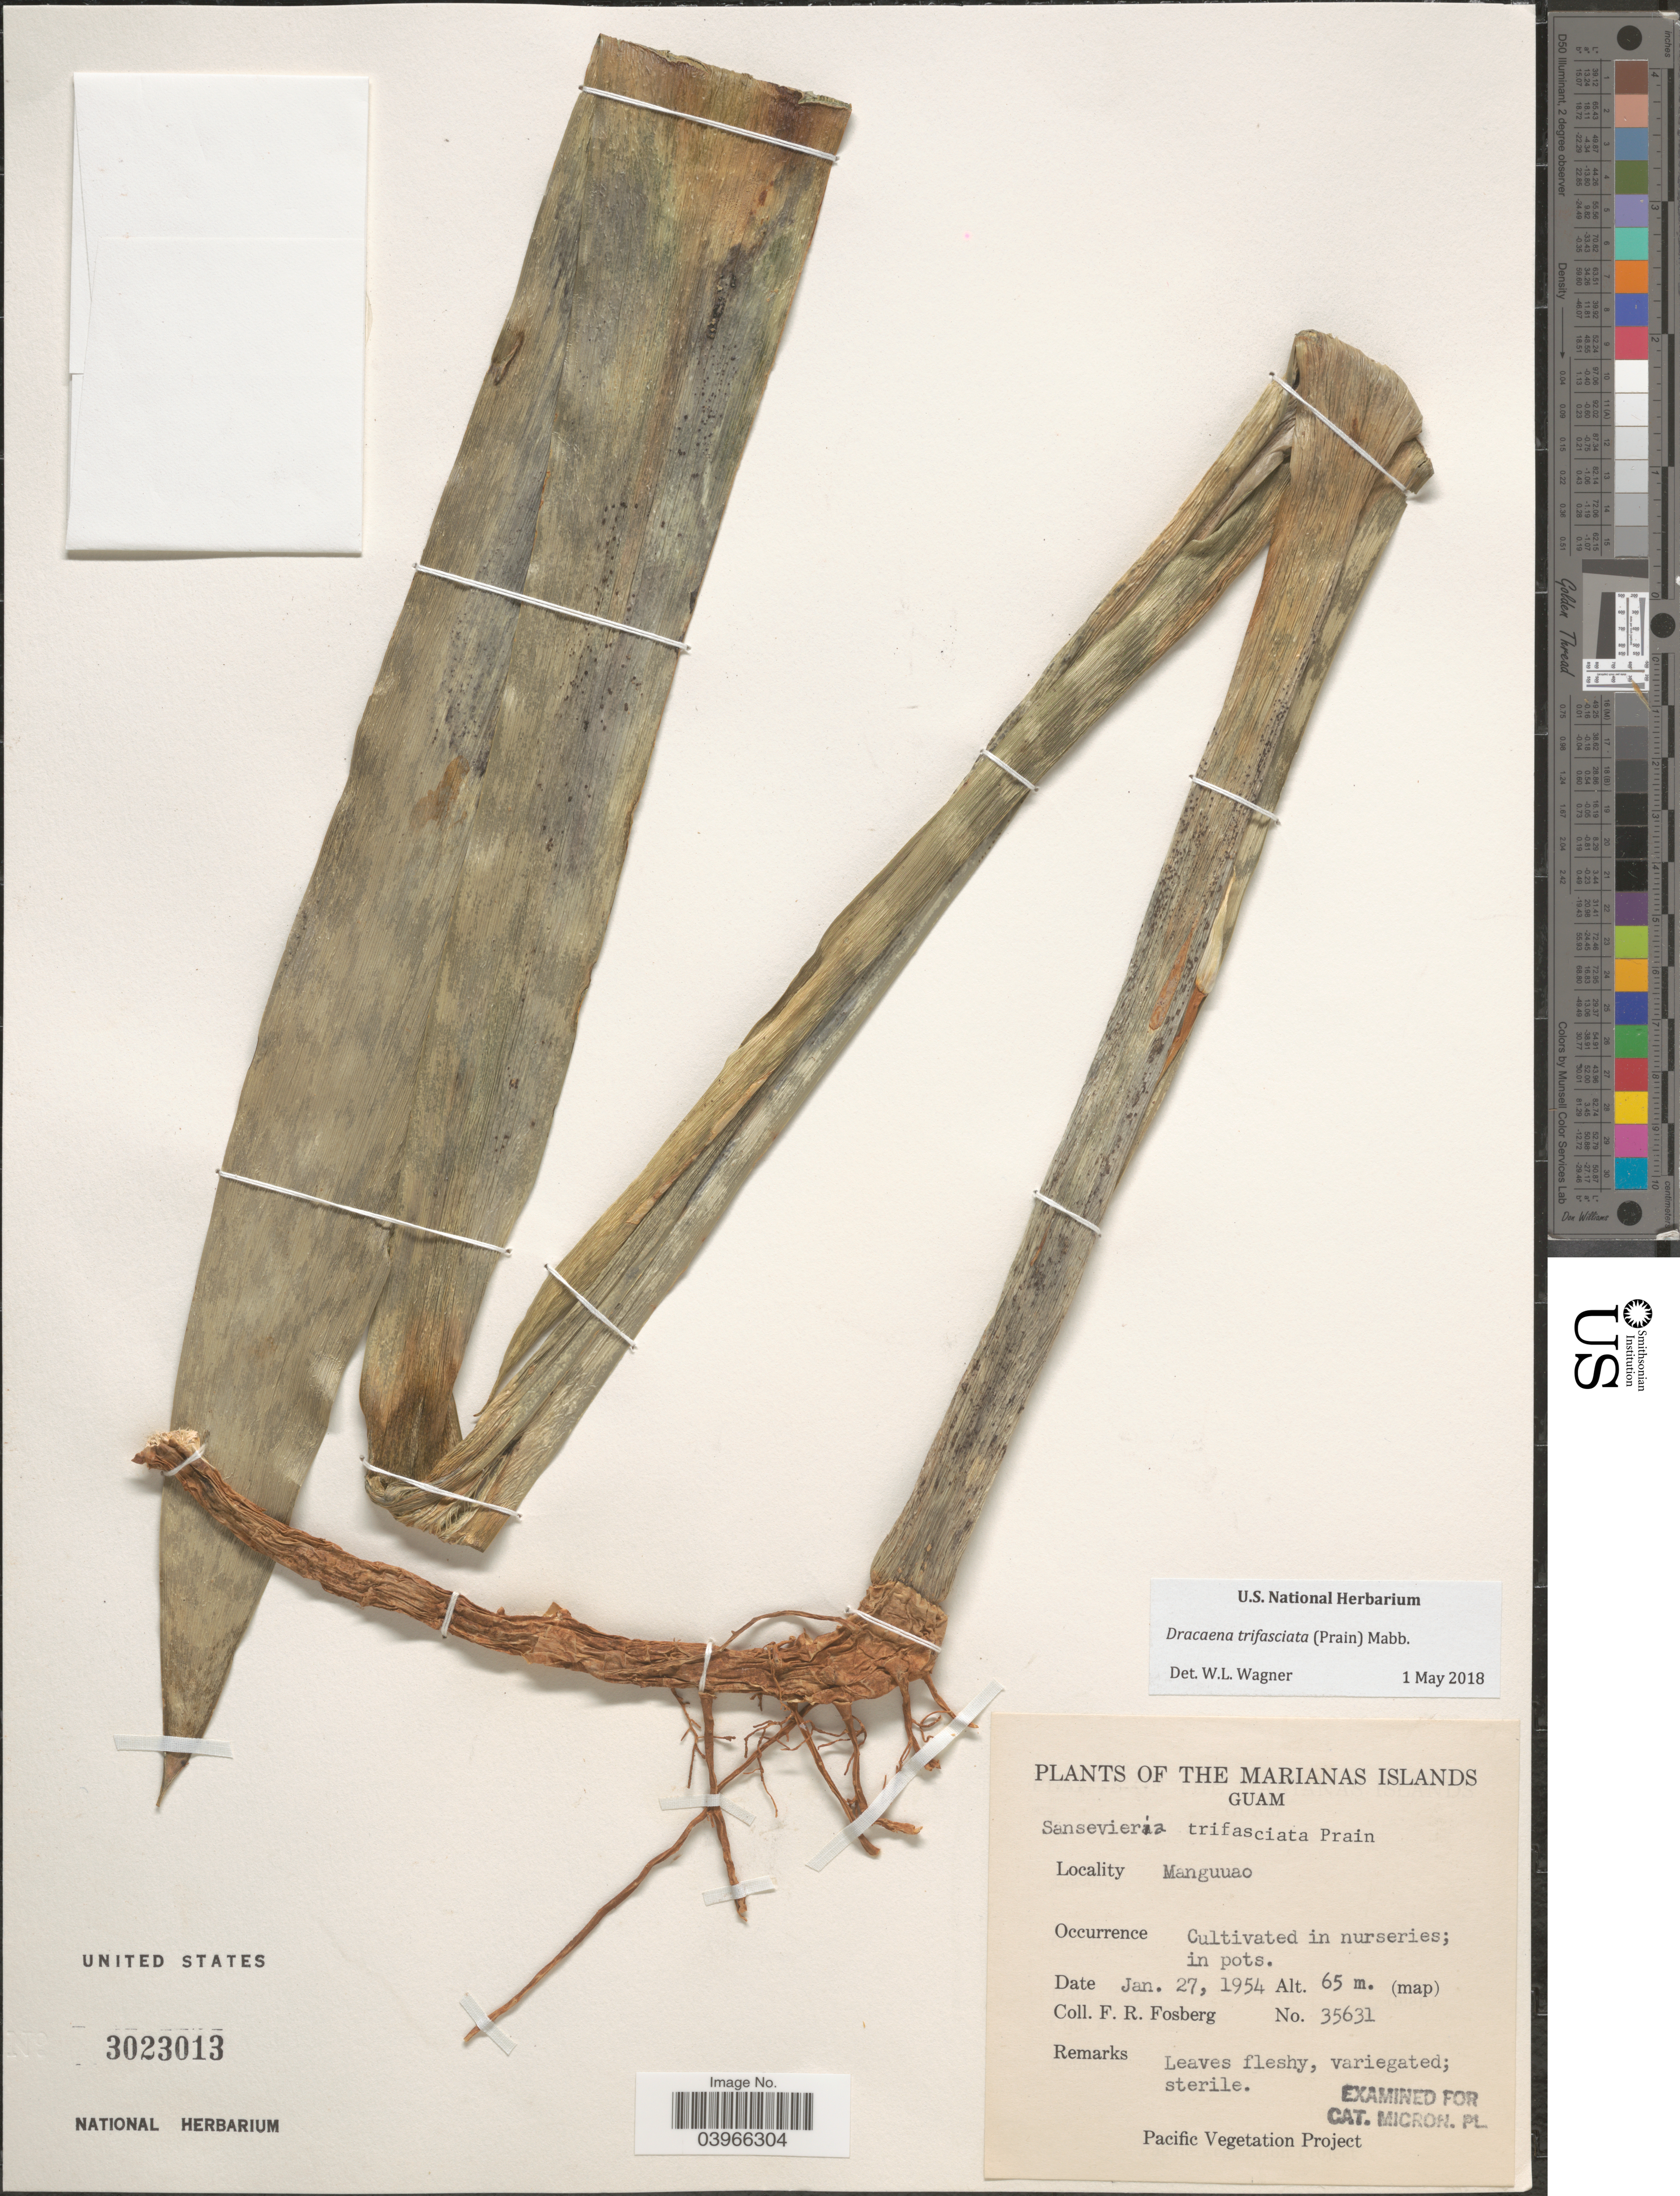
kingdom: Plantae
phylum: Tracheophyta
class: Liliopsida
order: Asparagales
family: Asparagaceae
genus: Dracaena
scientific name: Dracaena trifasciata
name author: (Prain) Mabb.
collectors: F. R. Fosberg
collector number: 35631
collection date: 1954-01-27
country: Guam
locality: Marianas Islands. Guam. Manguuao. In nurseries; in pots.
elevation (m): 65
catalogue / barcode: US 3023013